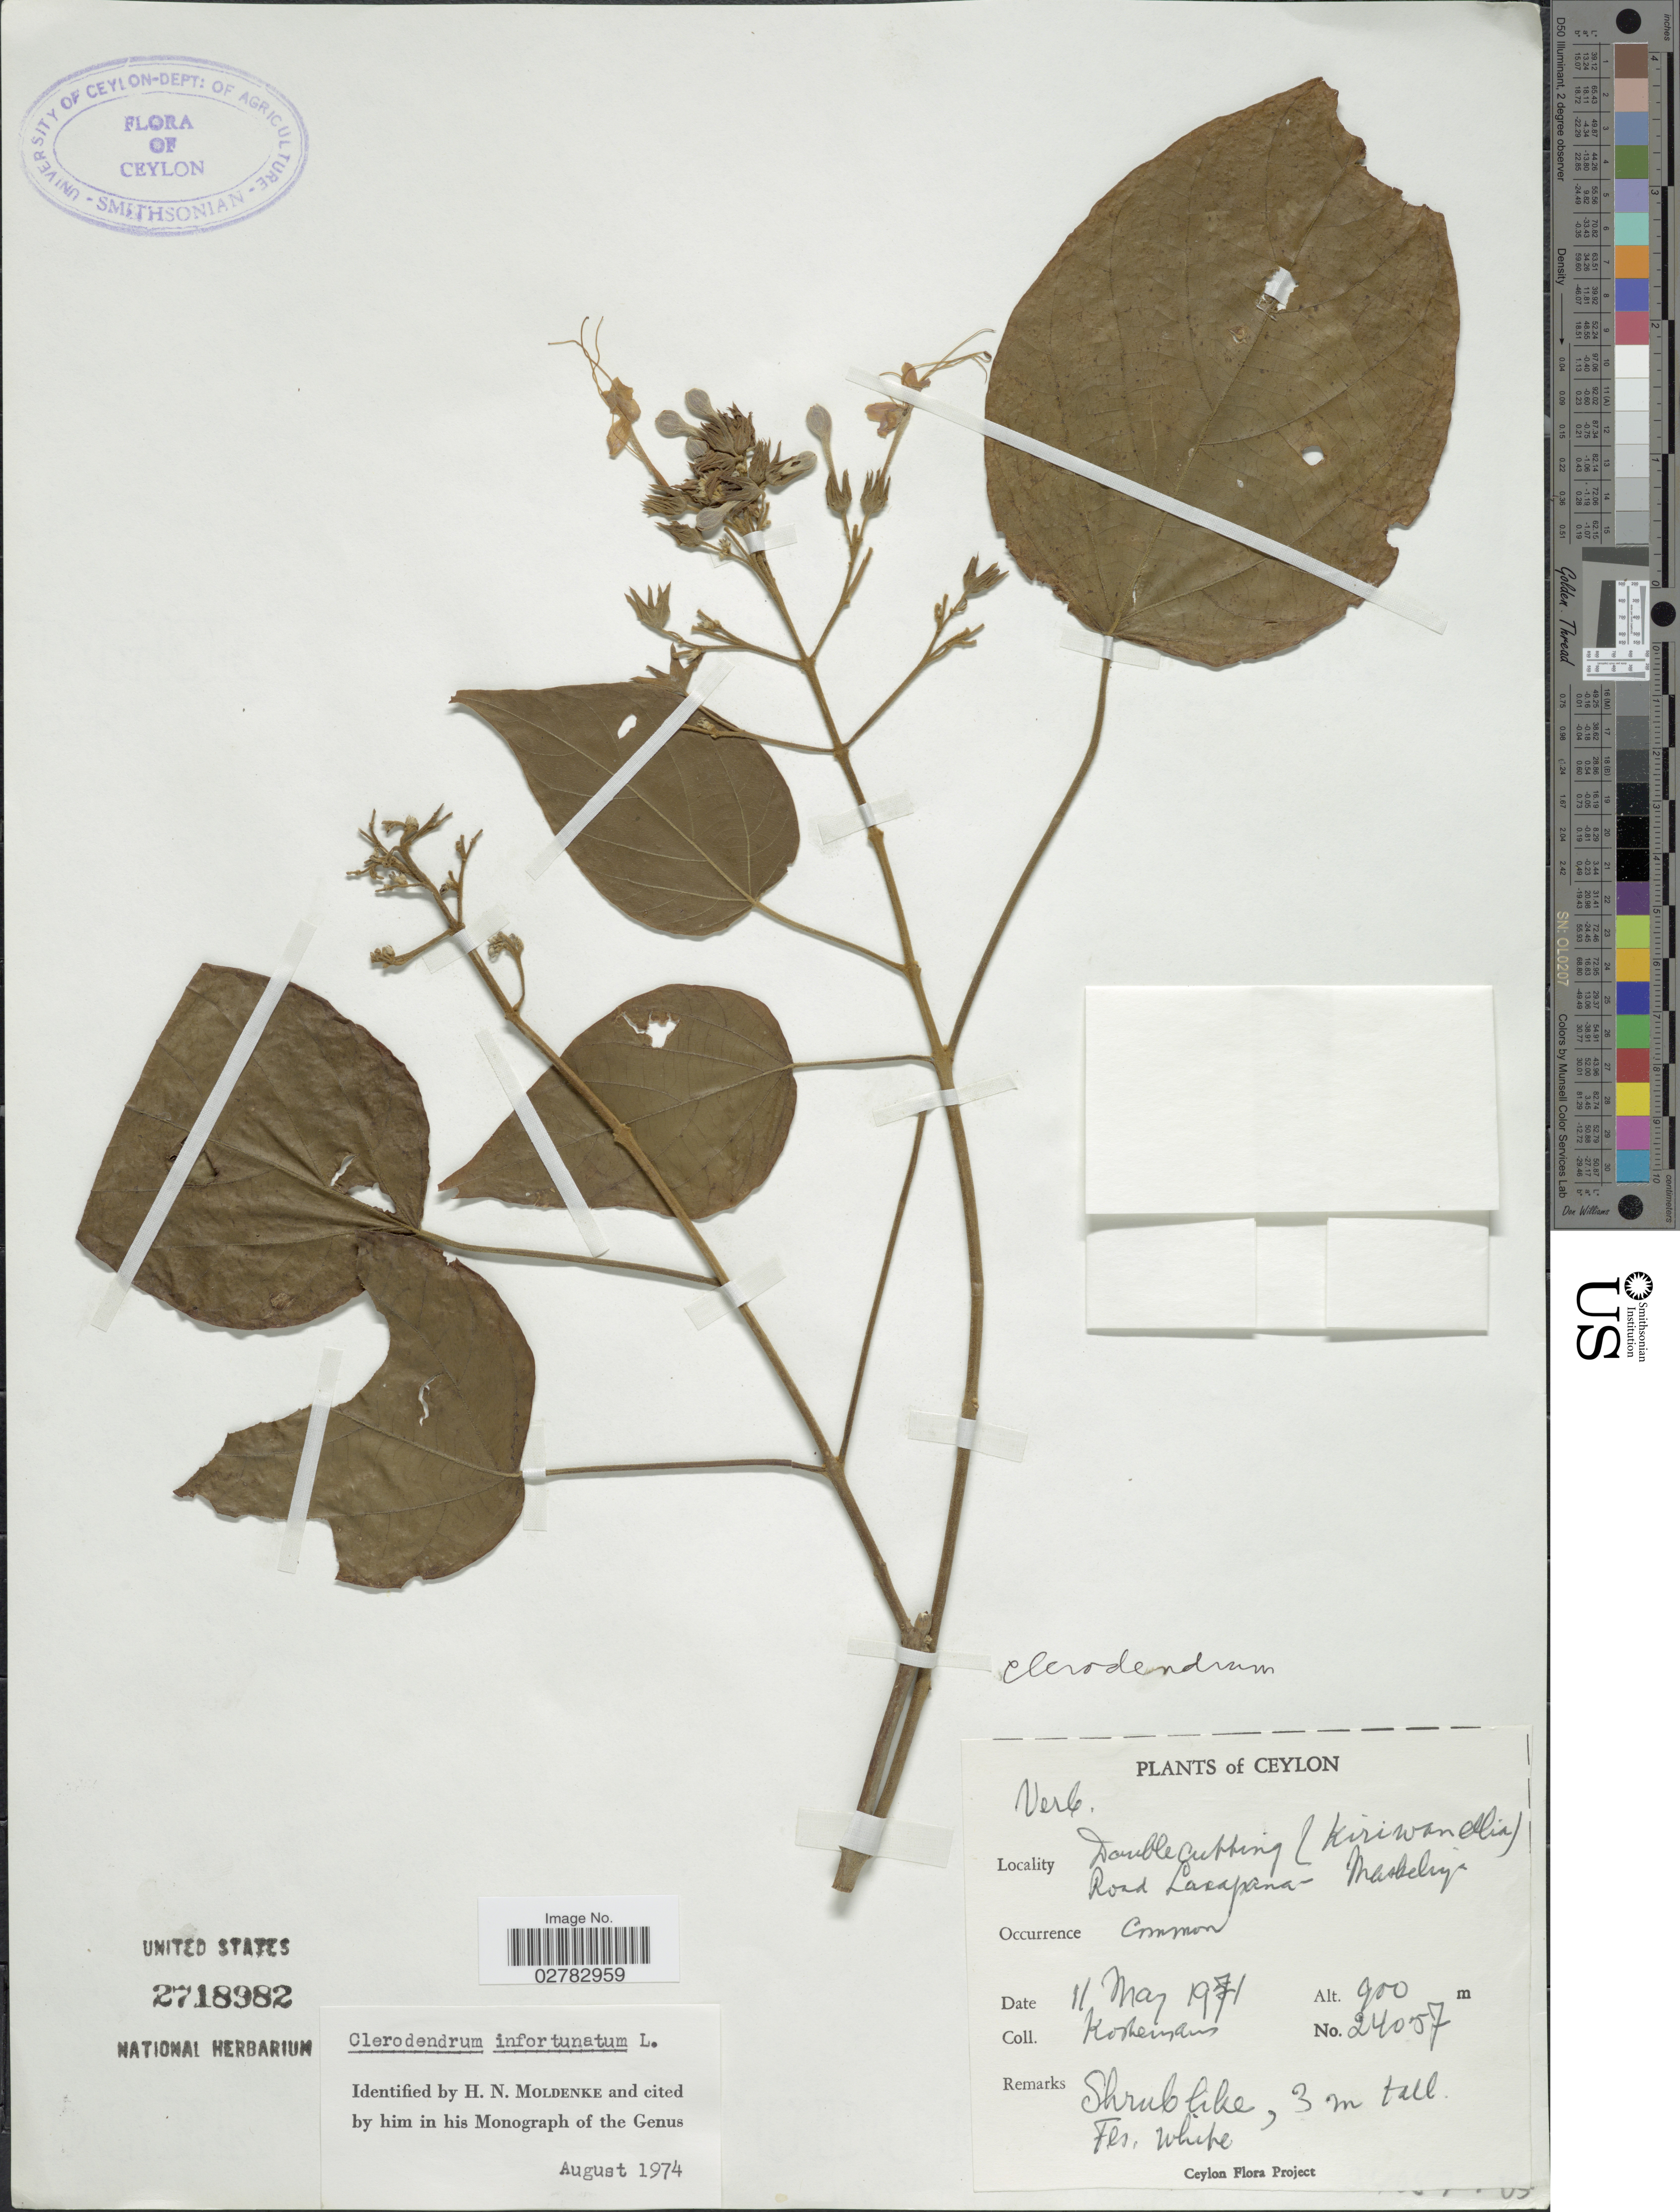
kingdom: Plantae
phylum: Tracheophyta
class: Magnoliopsida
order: Lamiales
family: Lamiaceae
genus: Clerodendrum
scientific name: Clerodendrum infortunatum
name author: L.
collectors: Kostermans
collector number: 24057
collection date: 1971-03-11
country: Sri Lanka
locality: Ceylon. double cutting (Kiriwanellia) Road Laxapana - Maskeliya.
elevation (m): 900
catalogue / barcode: US 2718982